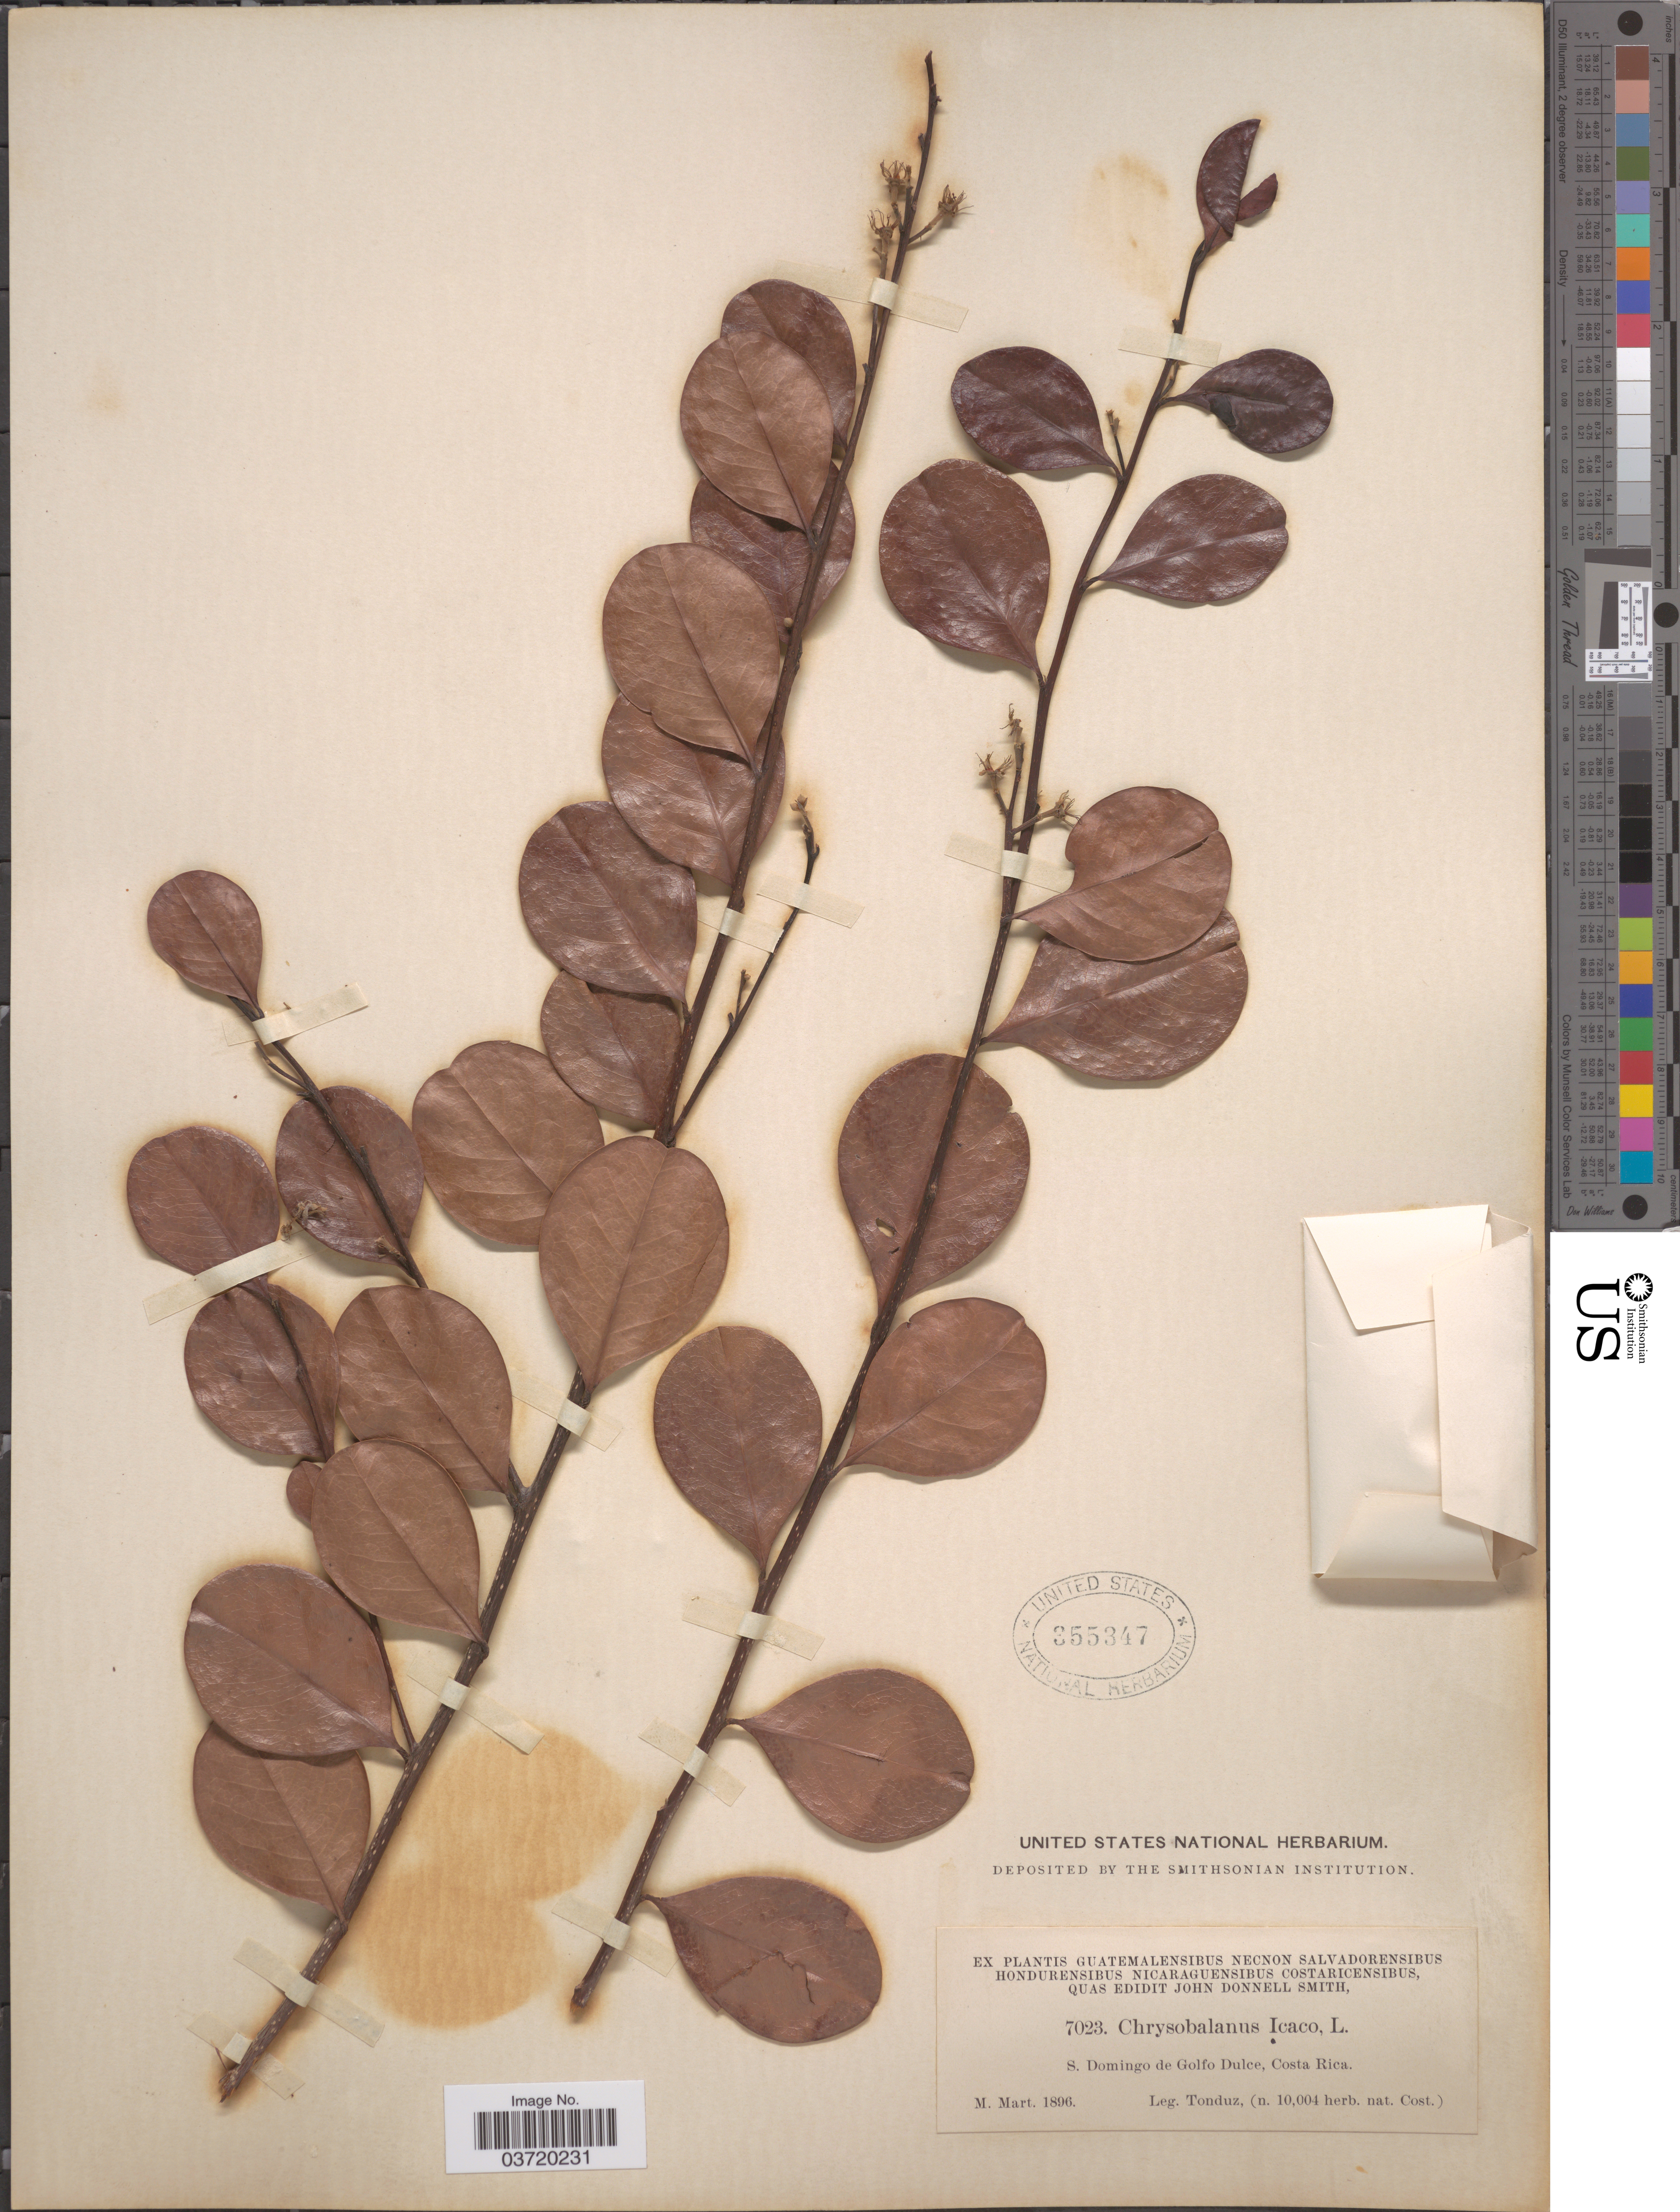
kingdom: Plantae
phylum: Tracheophyta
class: Magnoliopsida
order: Malpighiales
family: Chrysobalanaceae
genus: Chrysobalanus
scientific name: Chrysobalanus icaco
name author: L.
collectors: Tonduz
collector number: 7023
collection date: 1896-03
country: Costa Rica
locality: S. Domingo de Golfo Dulce.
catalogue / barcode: US 355347